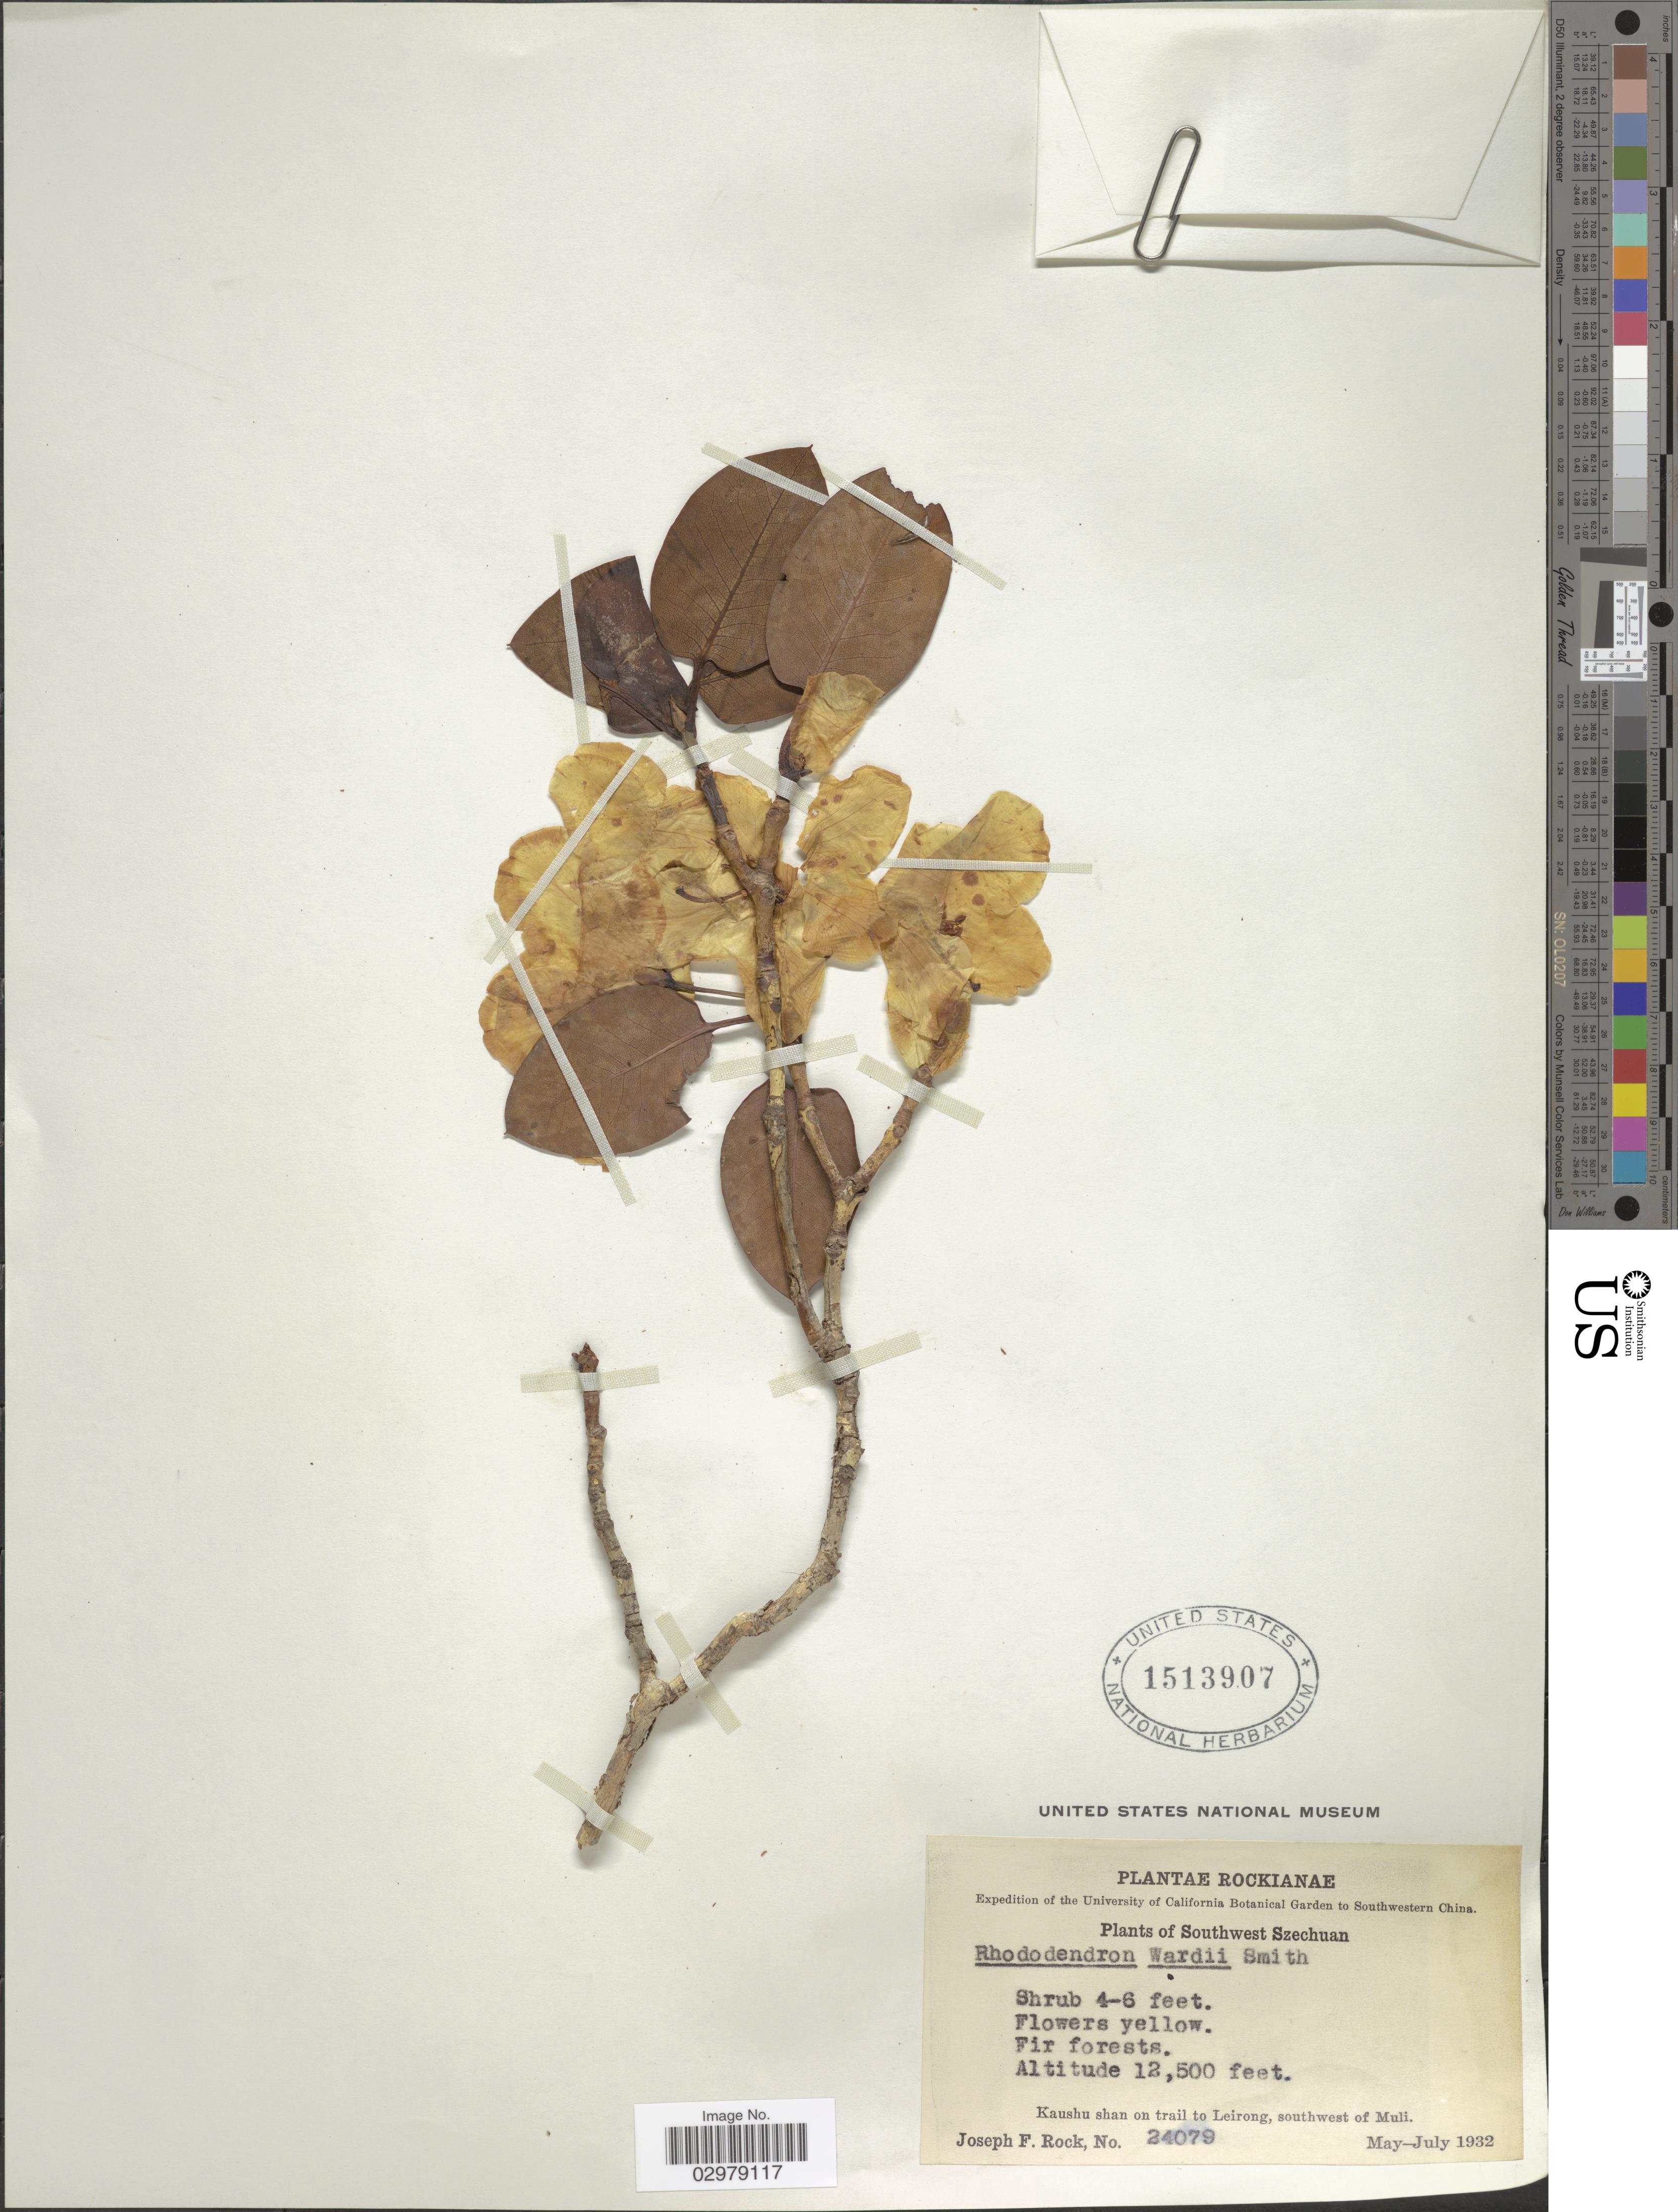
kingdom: Plantae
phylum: Tracheophyta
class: Magnoliopsida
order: Ericales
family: Ericaceae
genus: Rhododendron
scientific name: Rhododendron wardii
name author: W.W. Sm.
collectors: J. F. Rock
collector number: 24079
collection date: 1932-05/1932-07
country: China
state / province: Sichuan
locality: Southwestern China. Southwest Szechuan. Fir forests. Kaushu Shan on trail to Leirong, southwest of Muli.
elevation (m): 3810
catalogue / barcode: US 1513907